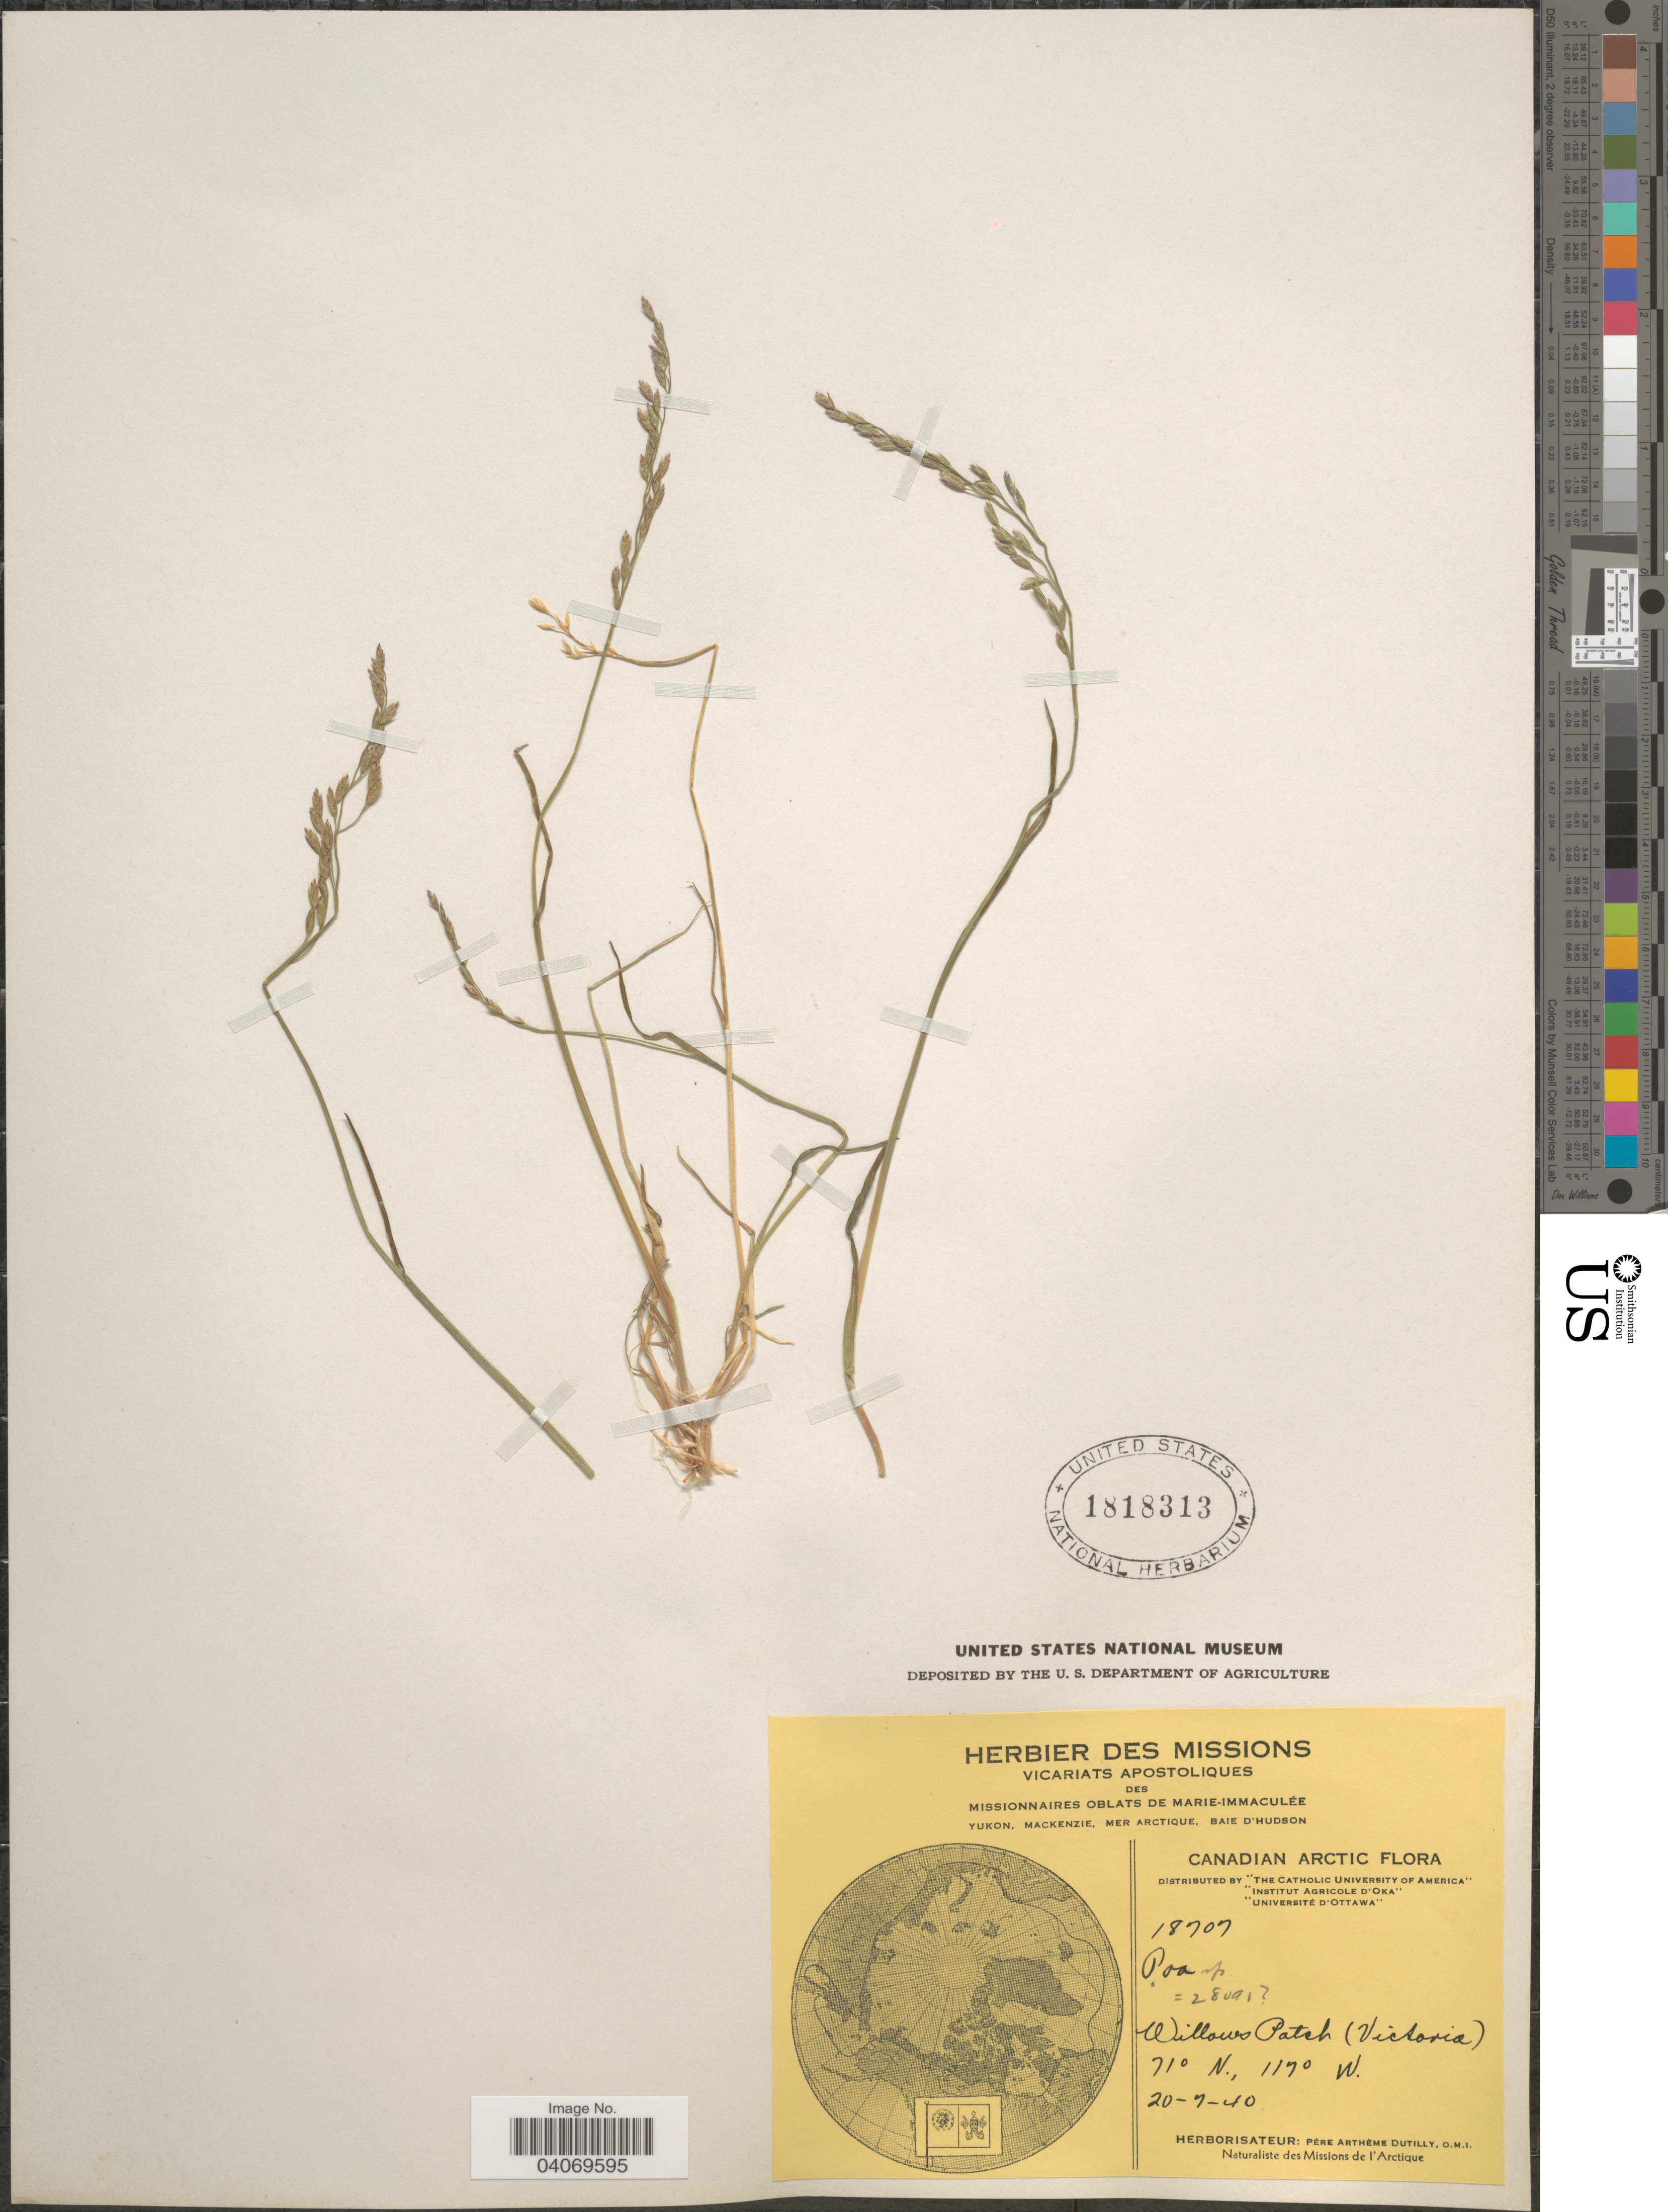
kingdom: Plantae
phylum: Tracheophyta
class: Liliopsida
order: Poales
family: Poaceae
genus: Poa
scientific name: Poa sp.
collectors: P. Dutilly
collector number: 18707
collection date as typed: Transcribed d/m/y: 20/7/40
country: Canada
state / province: British Columbia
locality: Herbier des Missions. Baie D'Hudson [unsure placement]. Canadian Arctic. Willows Patch (Victoria). Naturaliste des Missions de l'Arctique.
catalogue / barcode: US 1818313